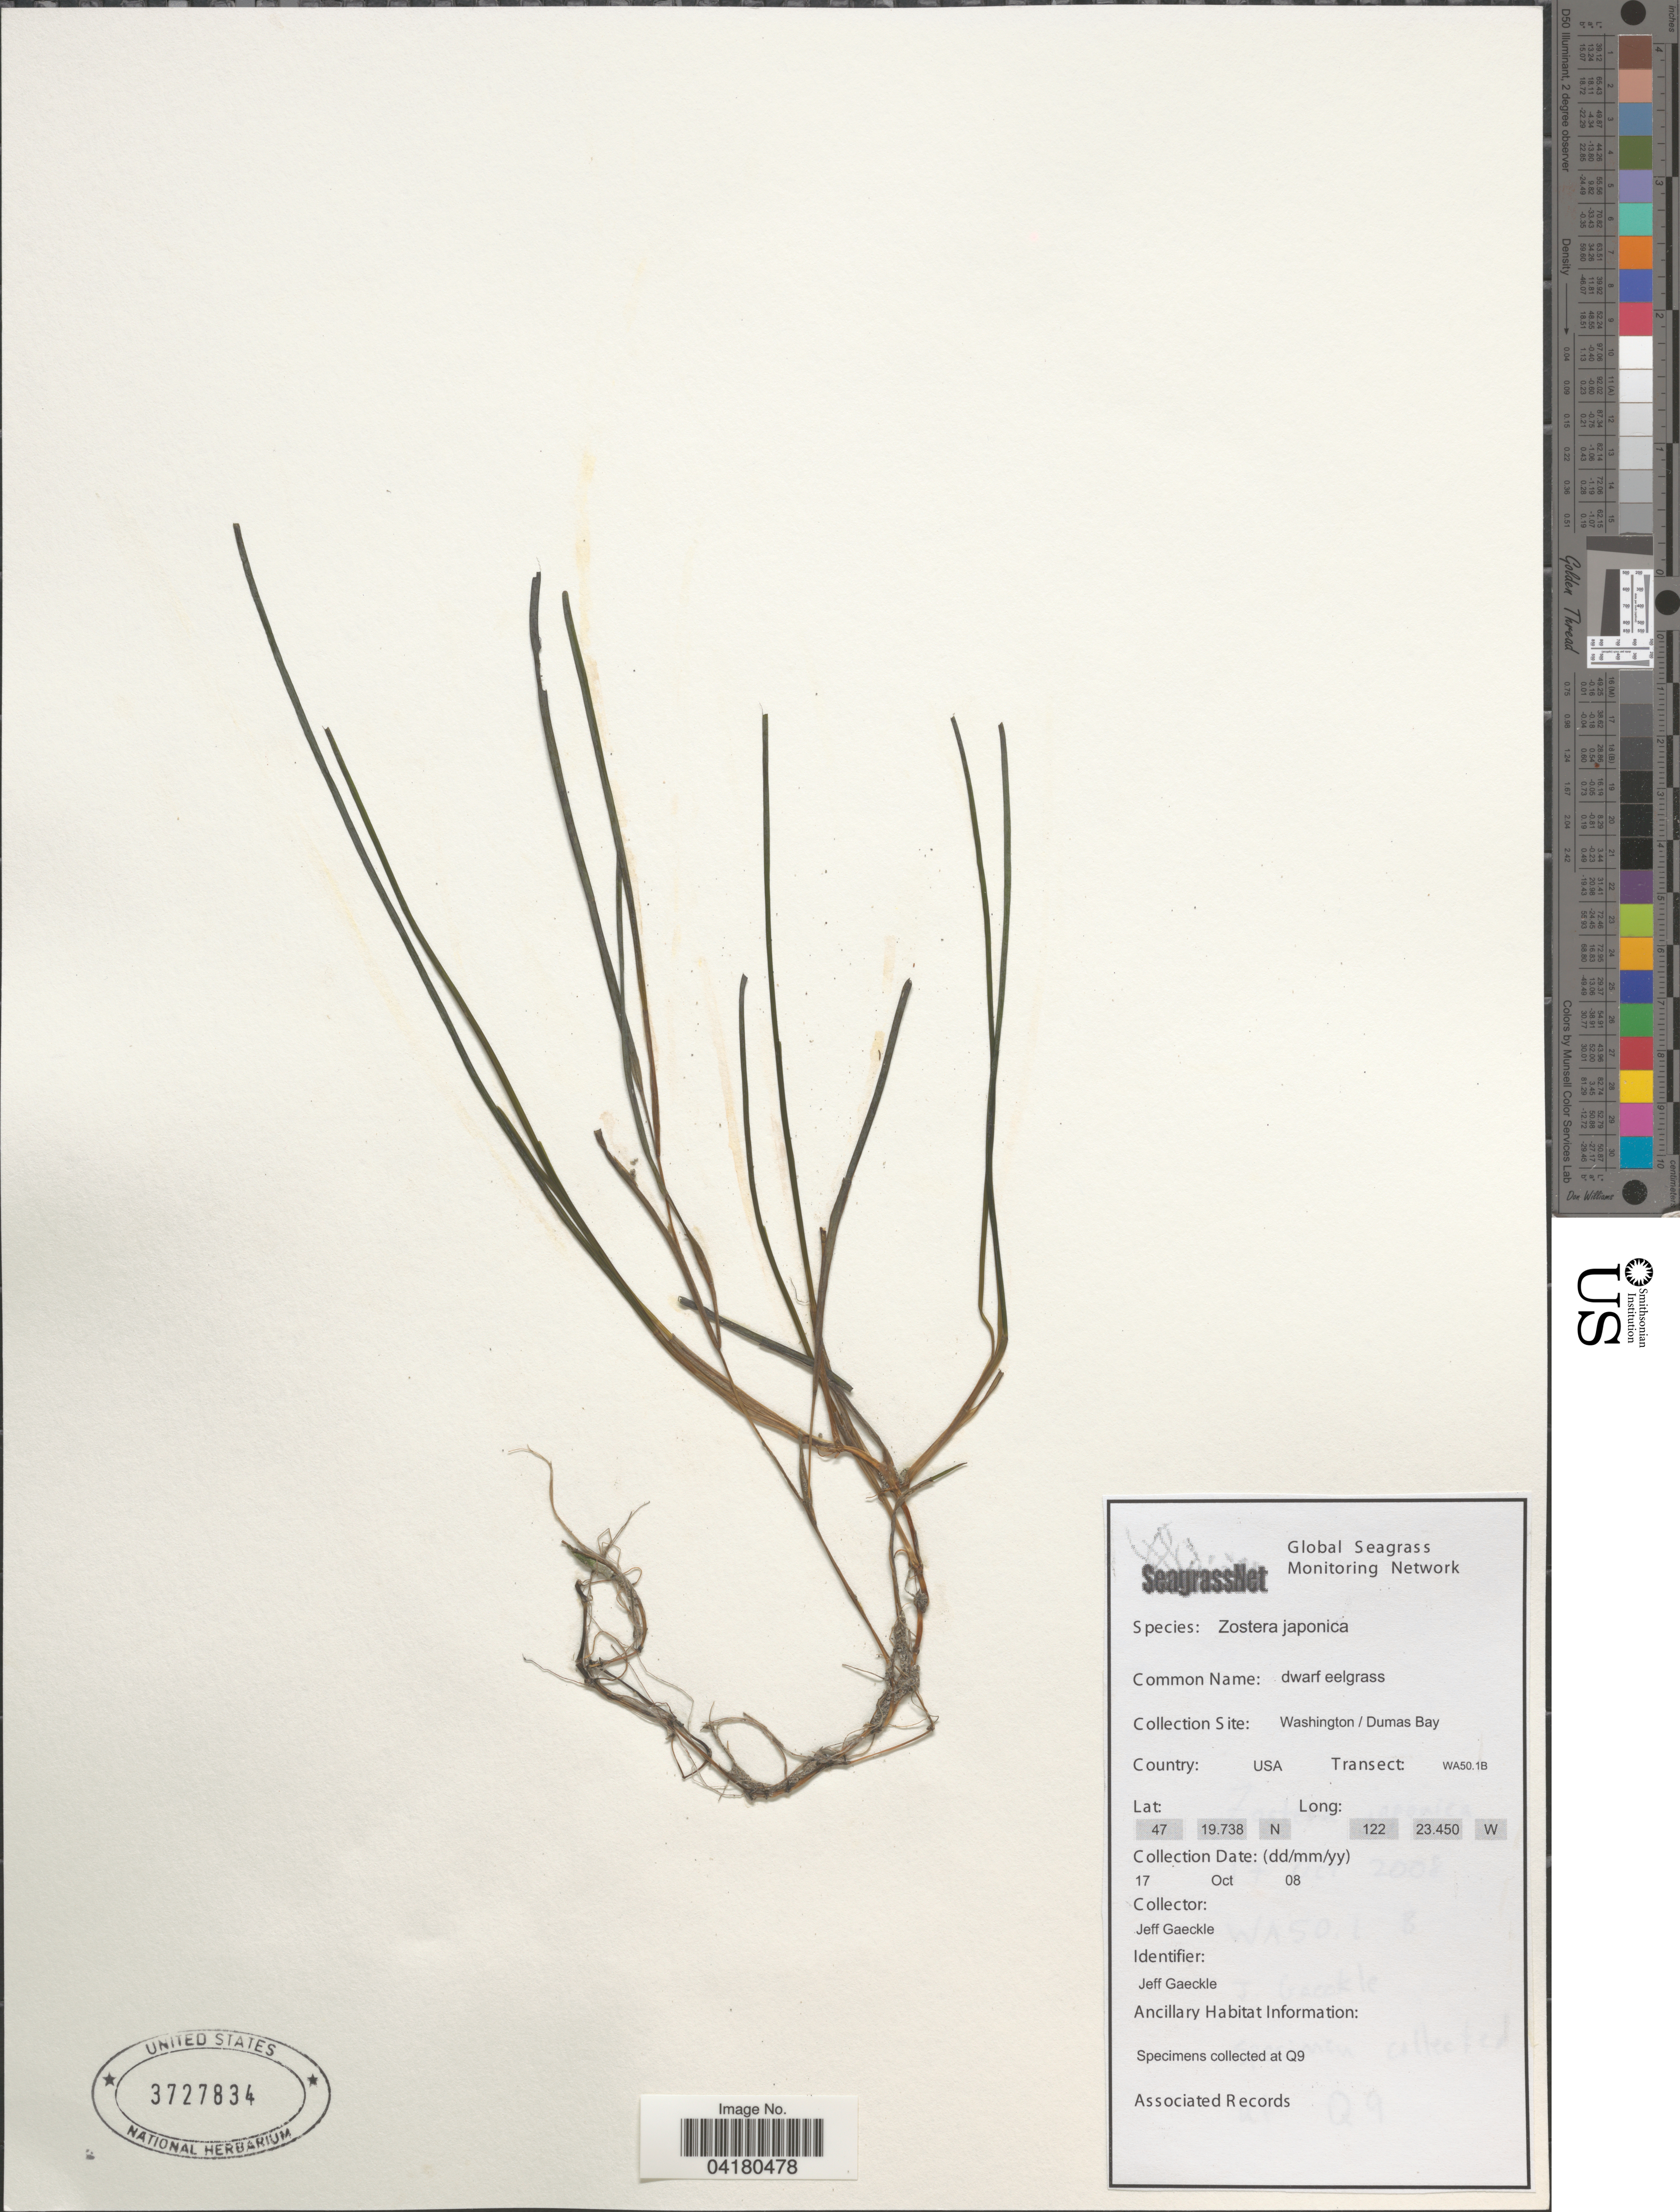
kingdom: Plantae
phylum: Tracheophyta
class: Liliopsida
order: Alismatales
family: Zosteraceae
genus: Zostera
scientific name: Zostera japonica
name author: Asch. & Graebn.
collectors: J. Gaeckle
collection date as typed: Transcribed d/m/y: 17/10/8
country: United States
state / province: Washington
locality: Collection Site: Washington / Dumas Bay. Transect: WA50.1B.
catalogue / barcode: US 3727834